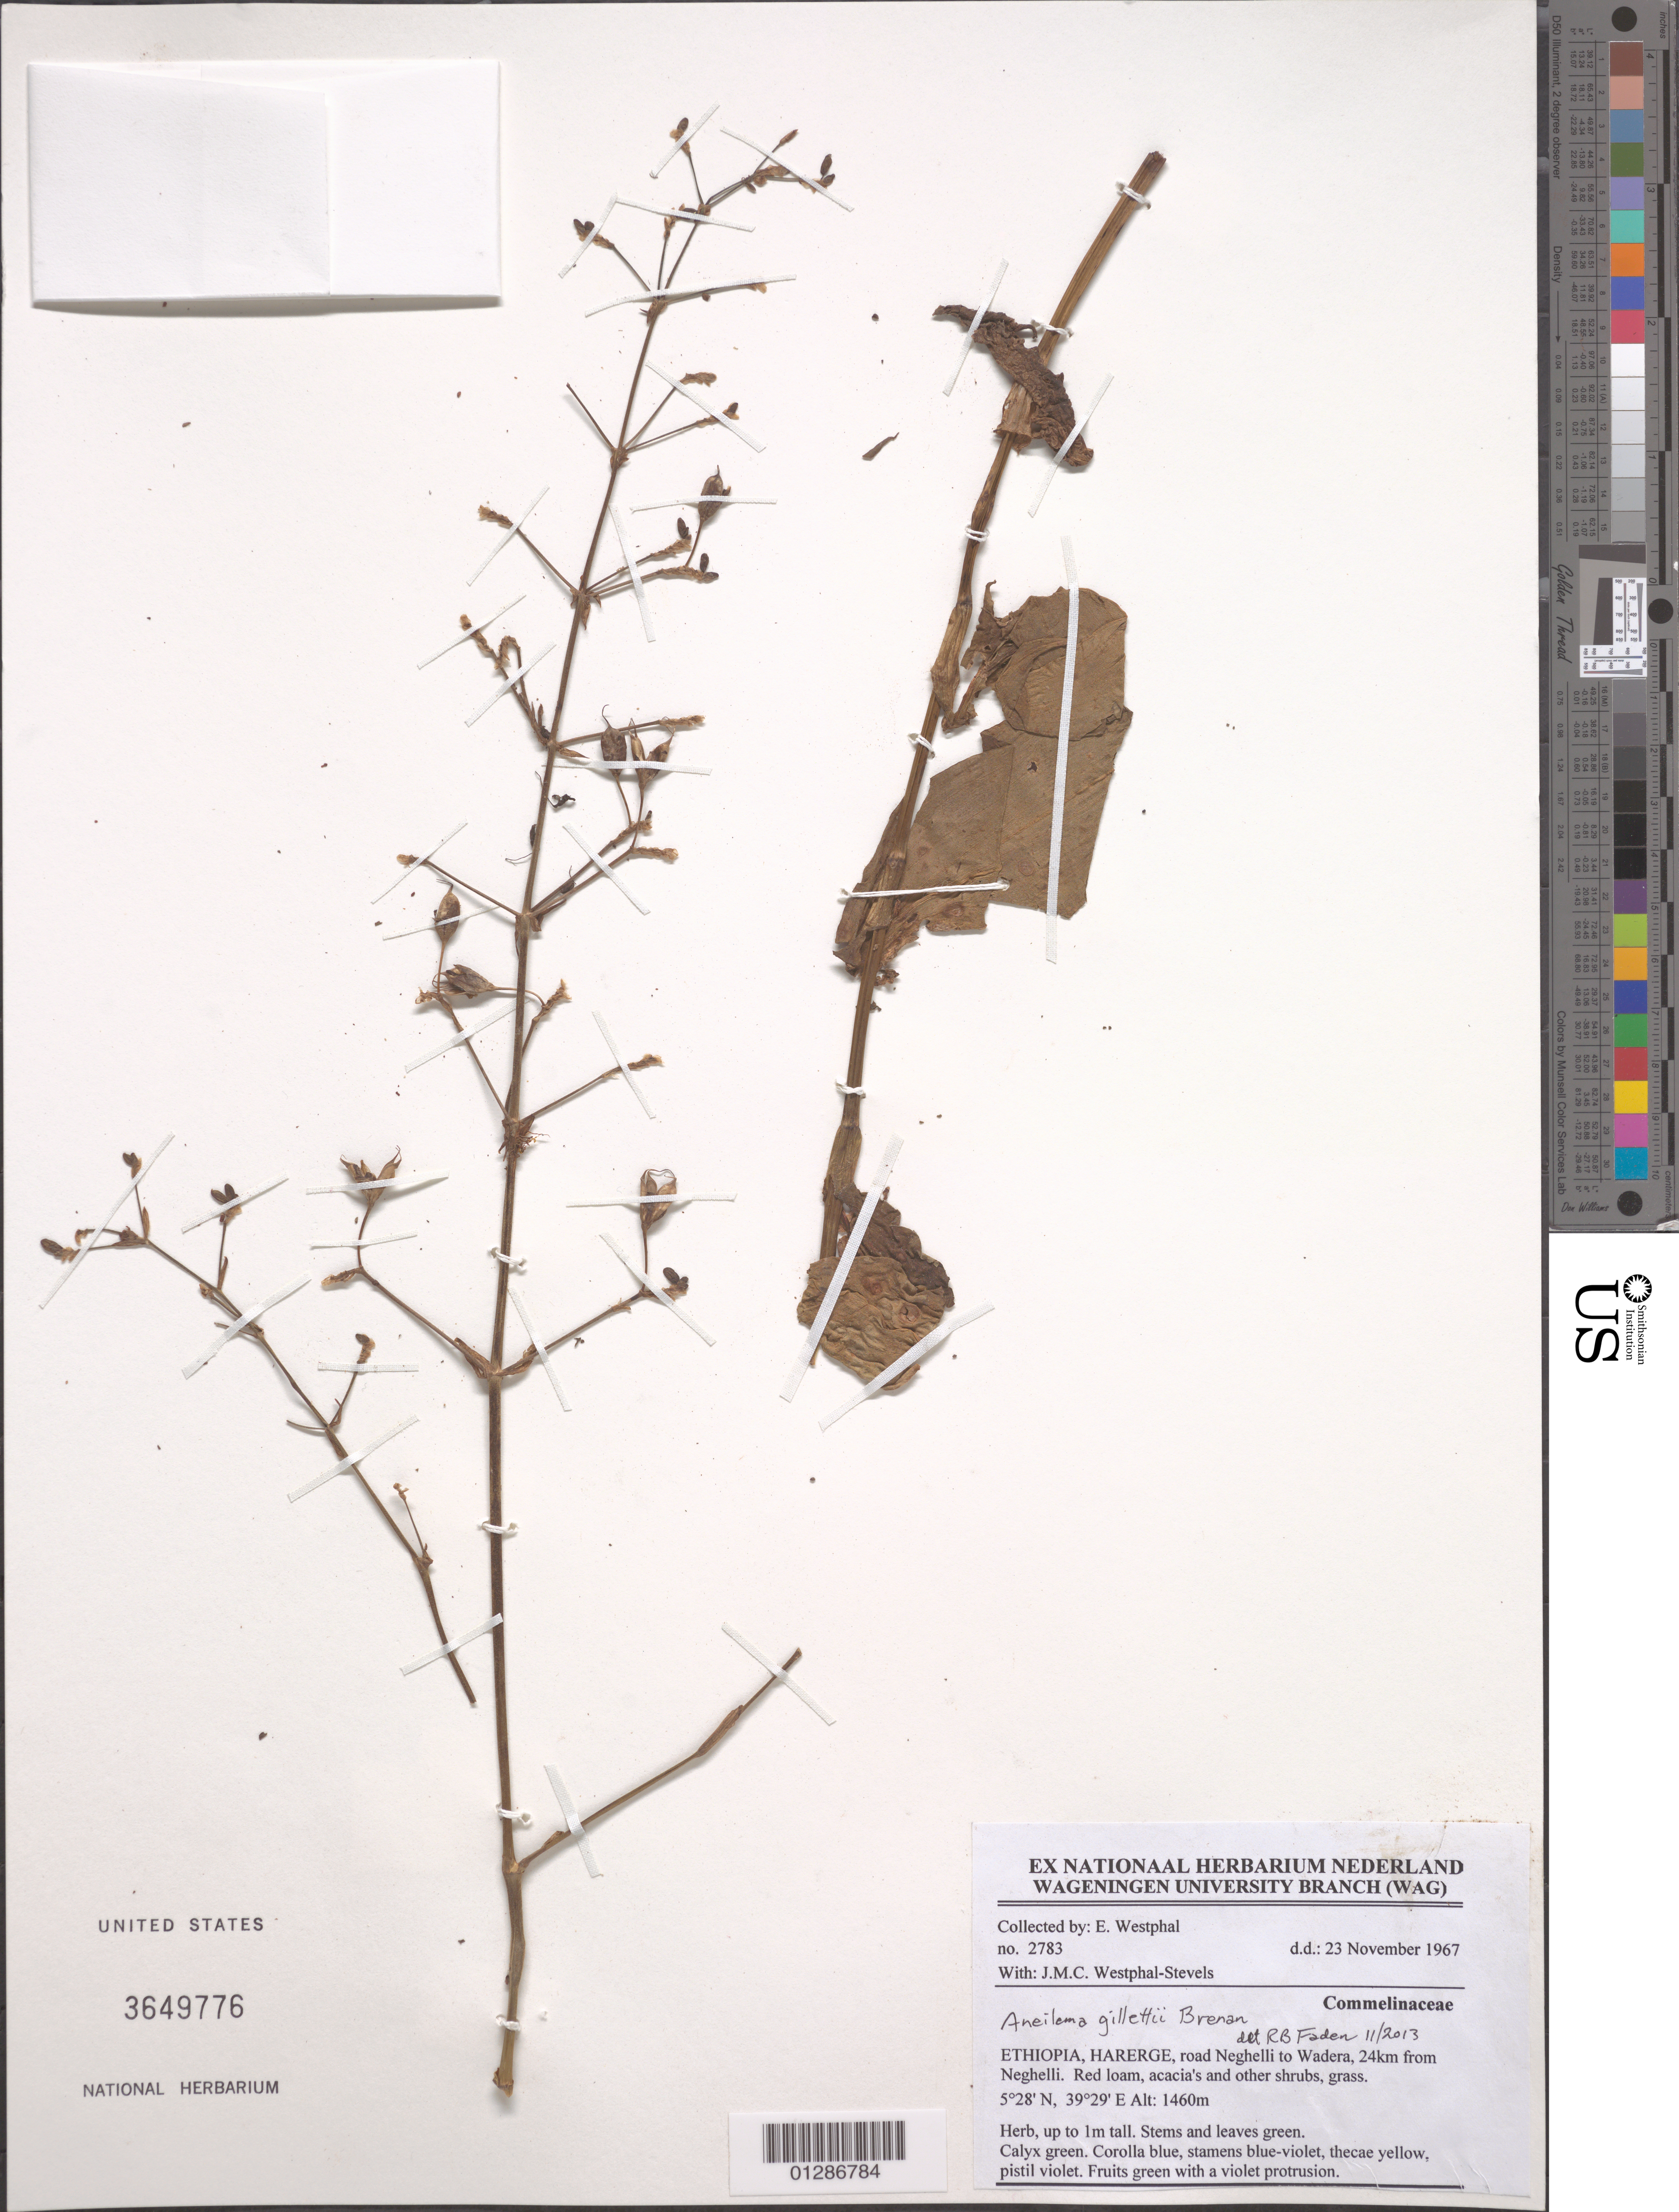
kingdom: Plantae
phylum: Tracheophyta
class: Liliopsida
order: Commelinales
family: Commelinaceae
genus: Aneilema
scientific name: Aneilema gillettii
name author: Brenan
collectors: E. Westphal & J. Westphal-Stevels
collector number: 2783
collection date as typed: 23 Nov 1967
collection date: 1967-11-23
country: Ethiopia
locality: Harerge, road Neghelli to Wadera, 24 km from Neghelli.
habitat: Herb.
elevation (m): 1460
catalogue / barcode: US 3649776